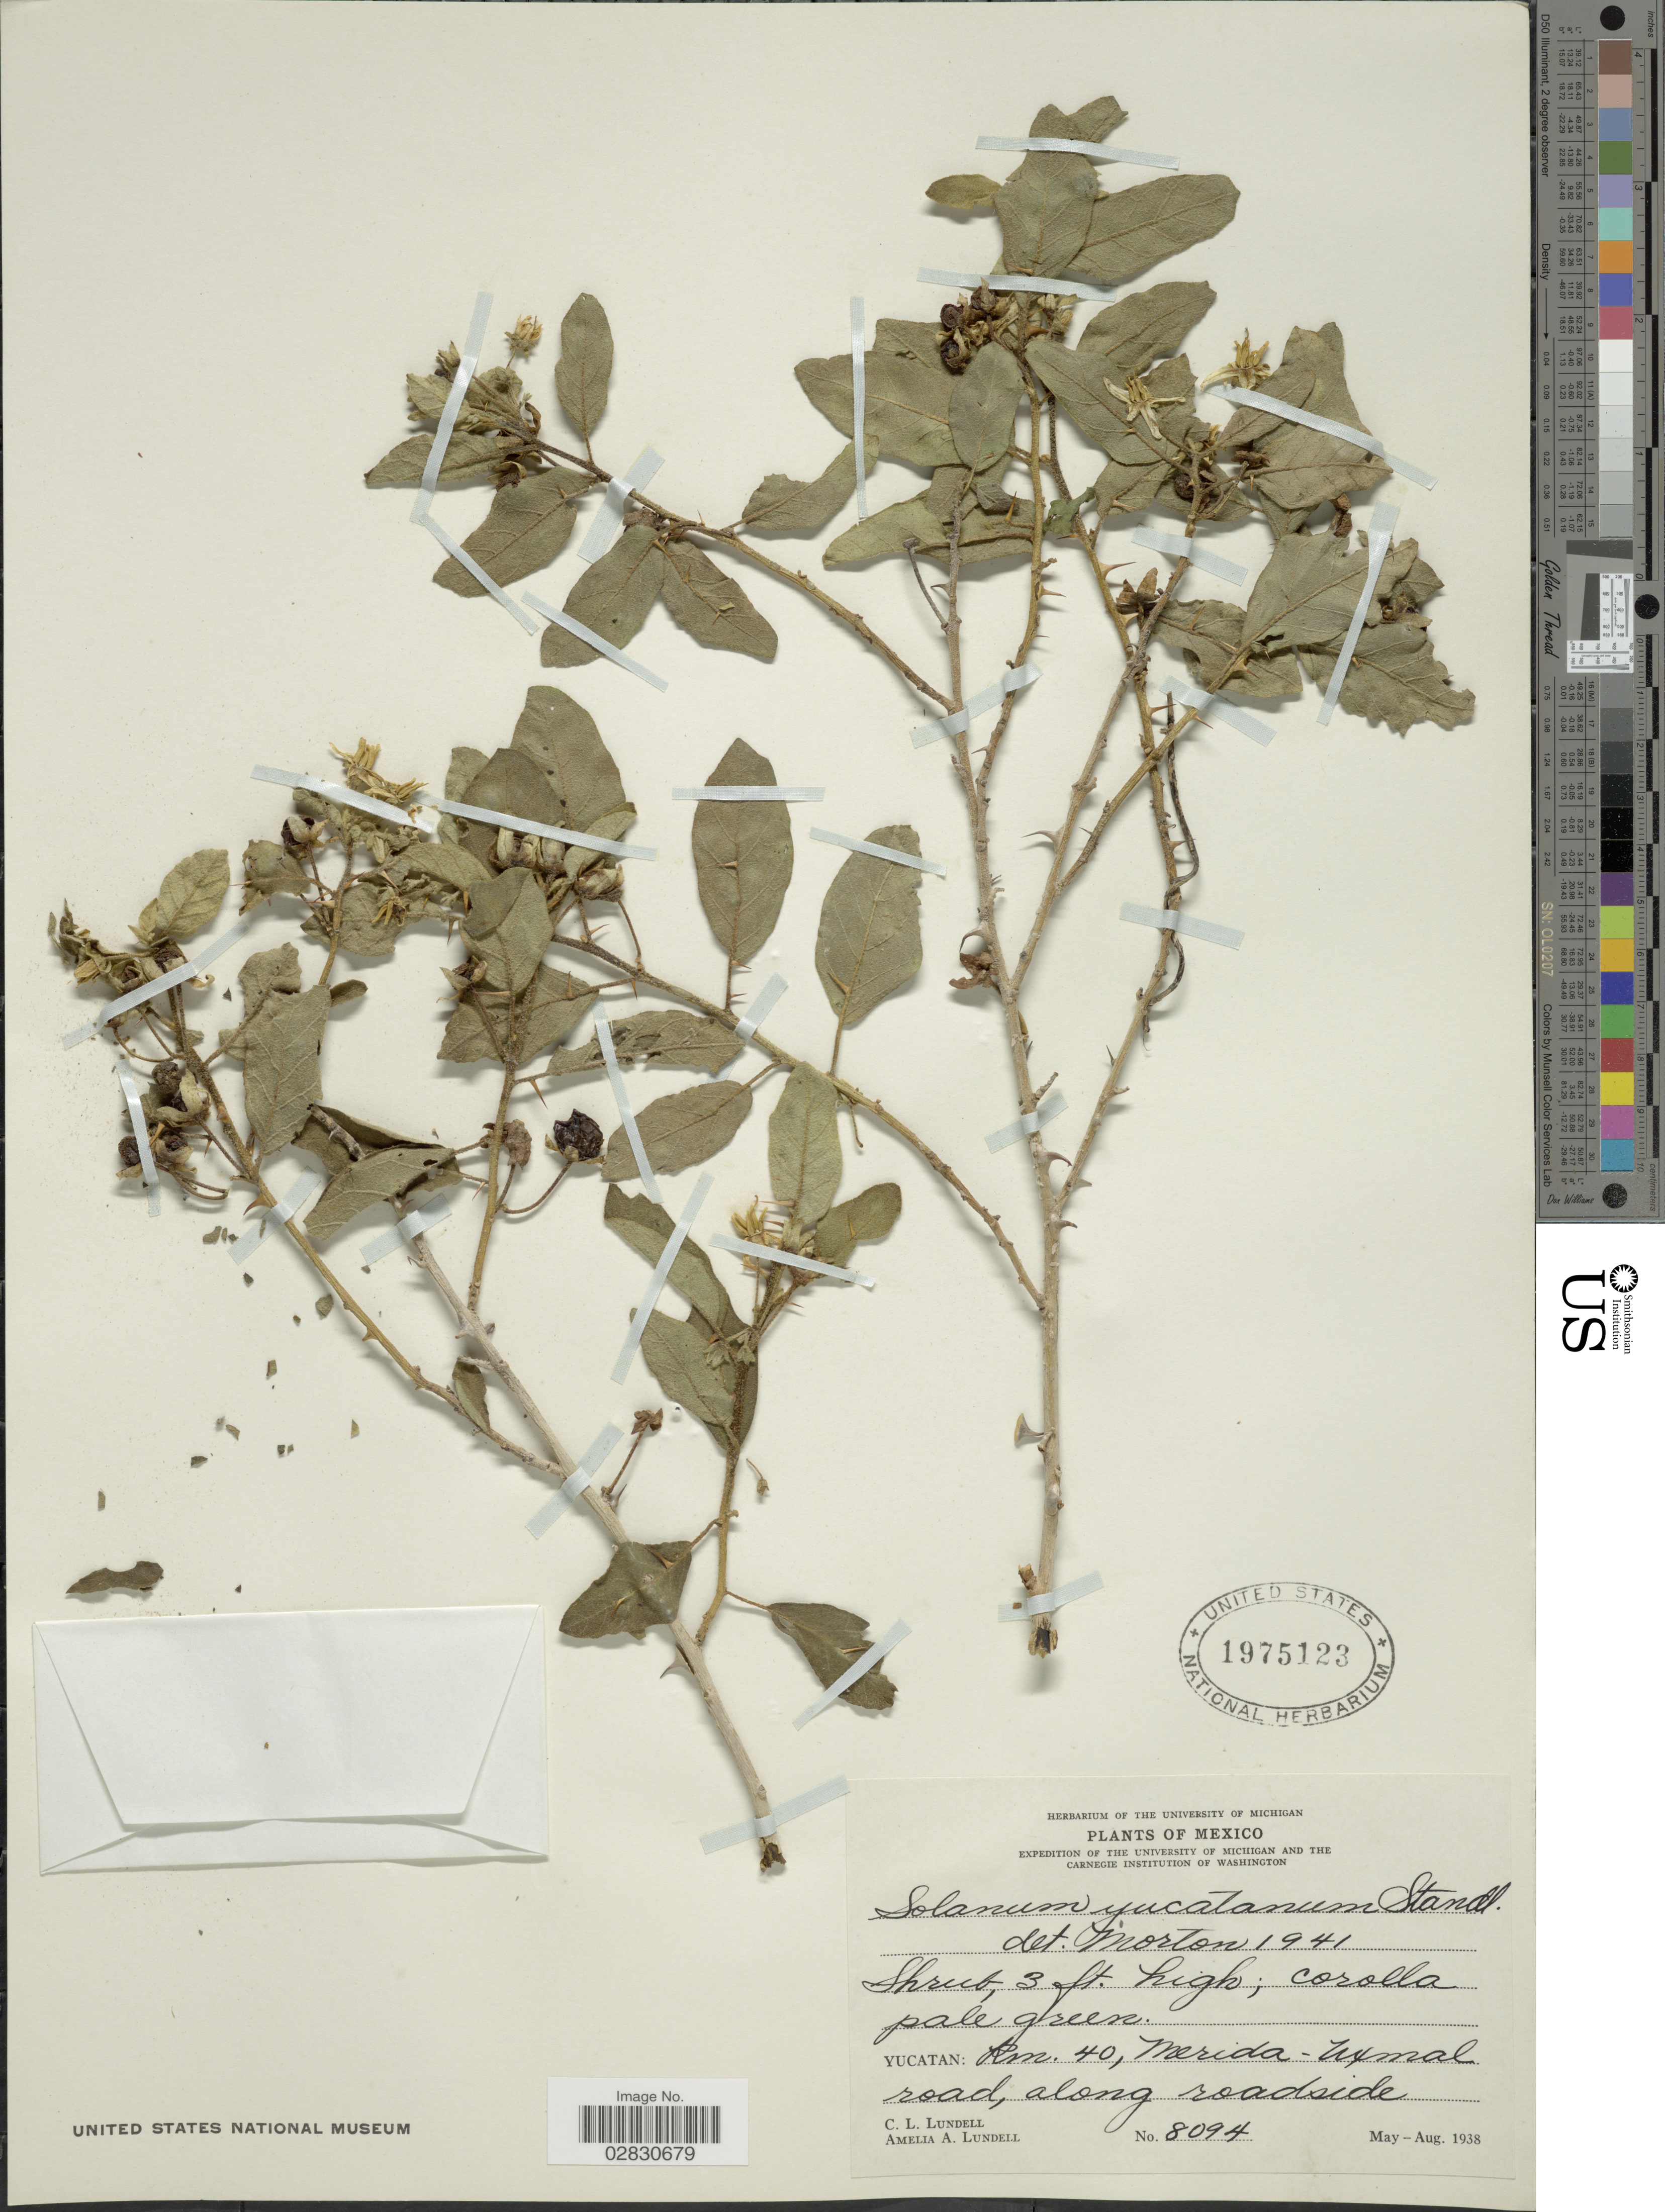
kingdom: Plantae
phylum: Tracheophyta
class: Magnoliopsida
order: Solanales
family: Solanaceae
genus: Solanum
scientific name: Solanum yucatanum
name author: Standl.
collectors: C. L. Lundell & A. A. Lundell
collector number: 8094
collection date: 1938-05/1938-08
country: Mexico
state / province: Yucatán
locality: Km. 40, Merida-Uxmal road, along roadside.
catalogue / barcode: US 1975123